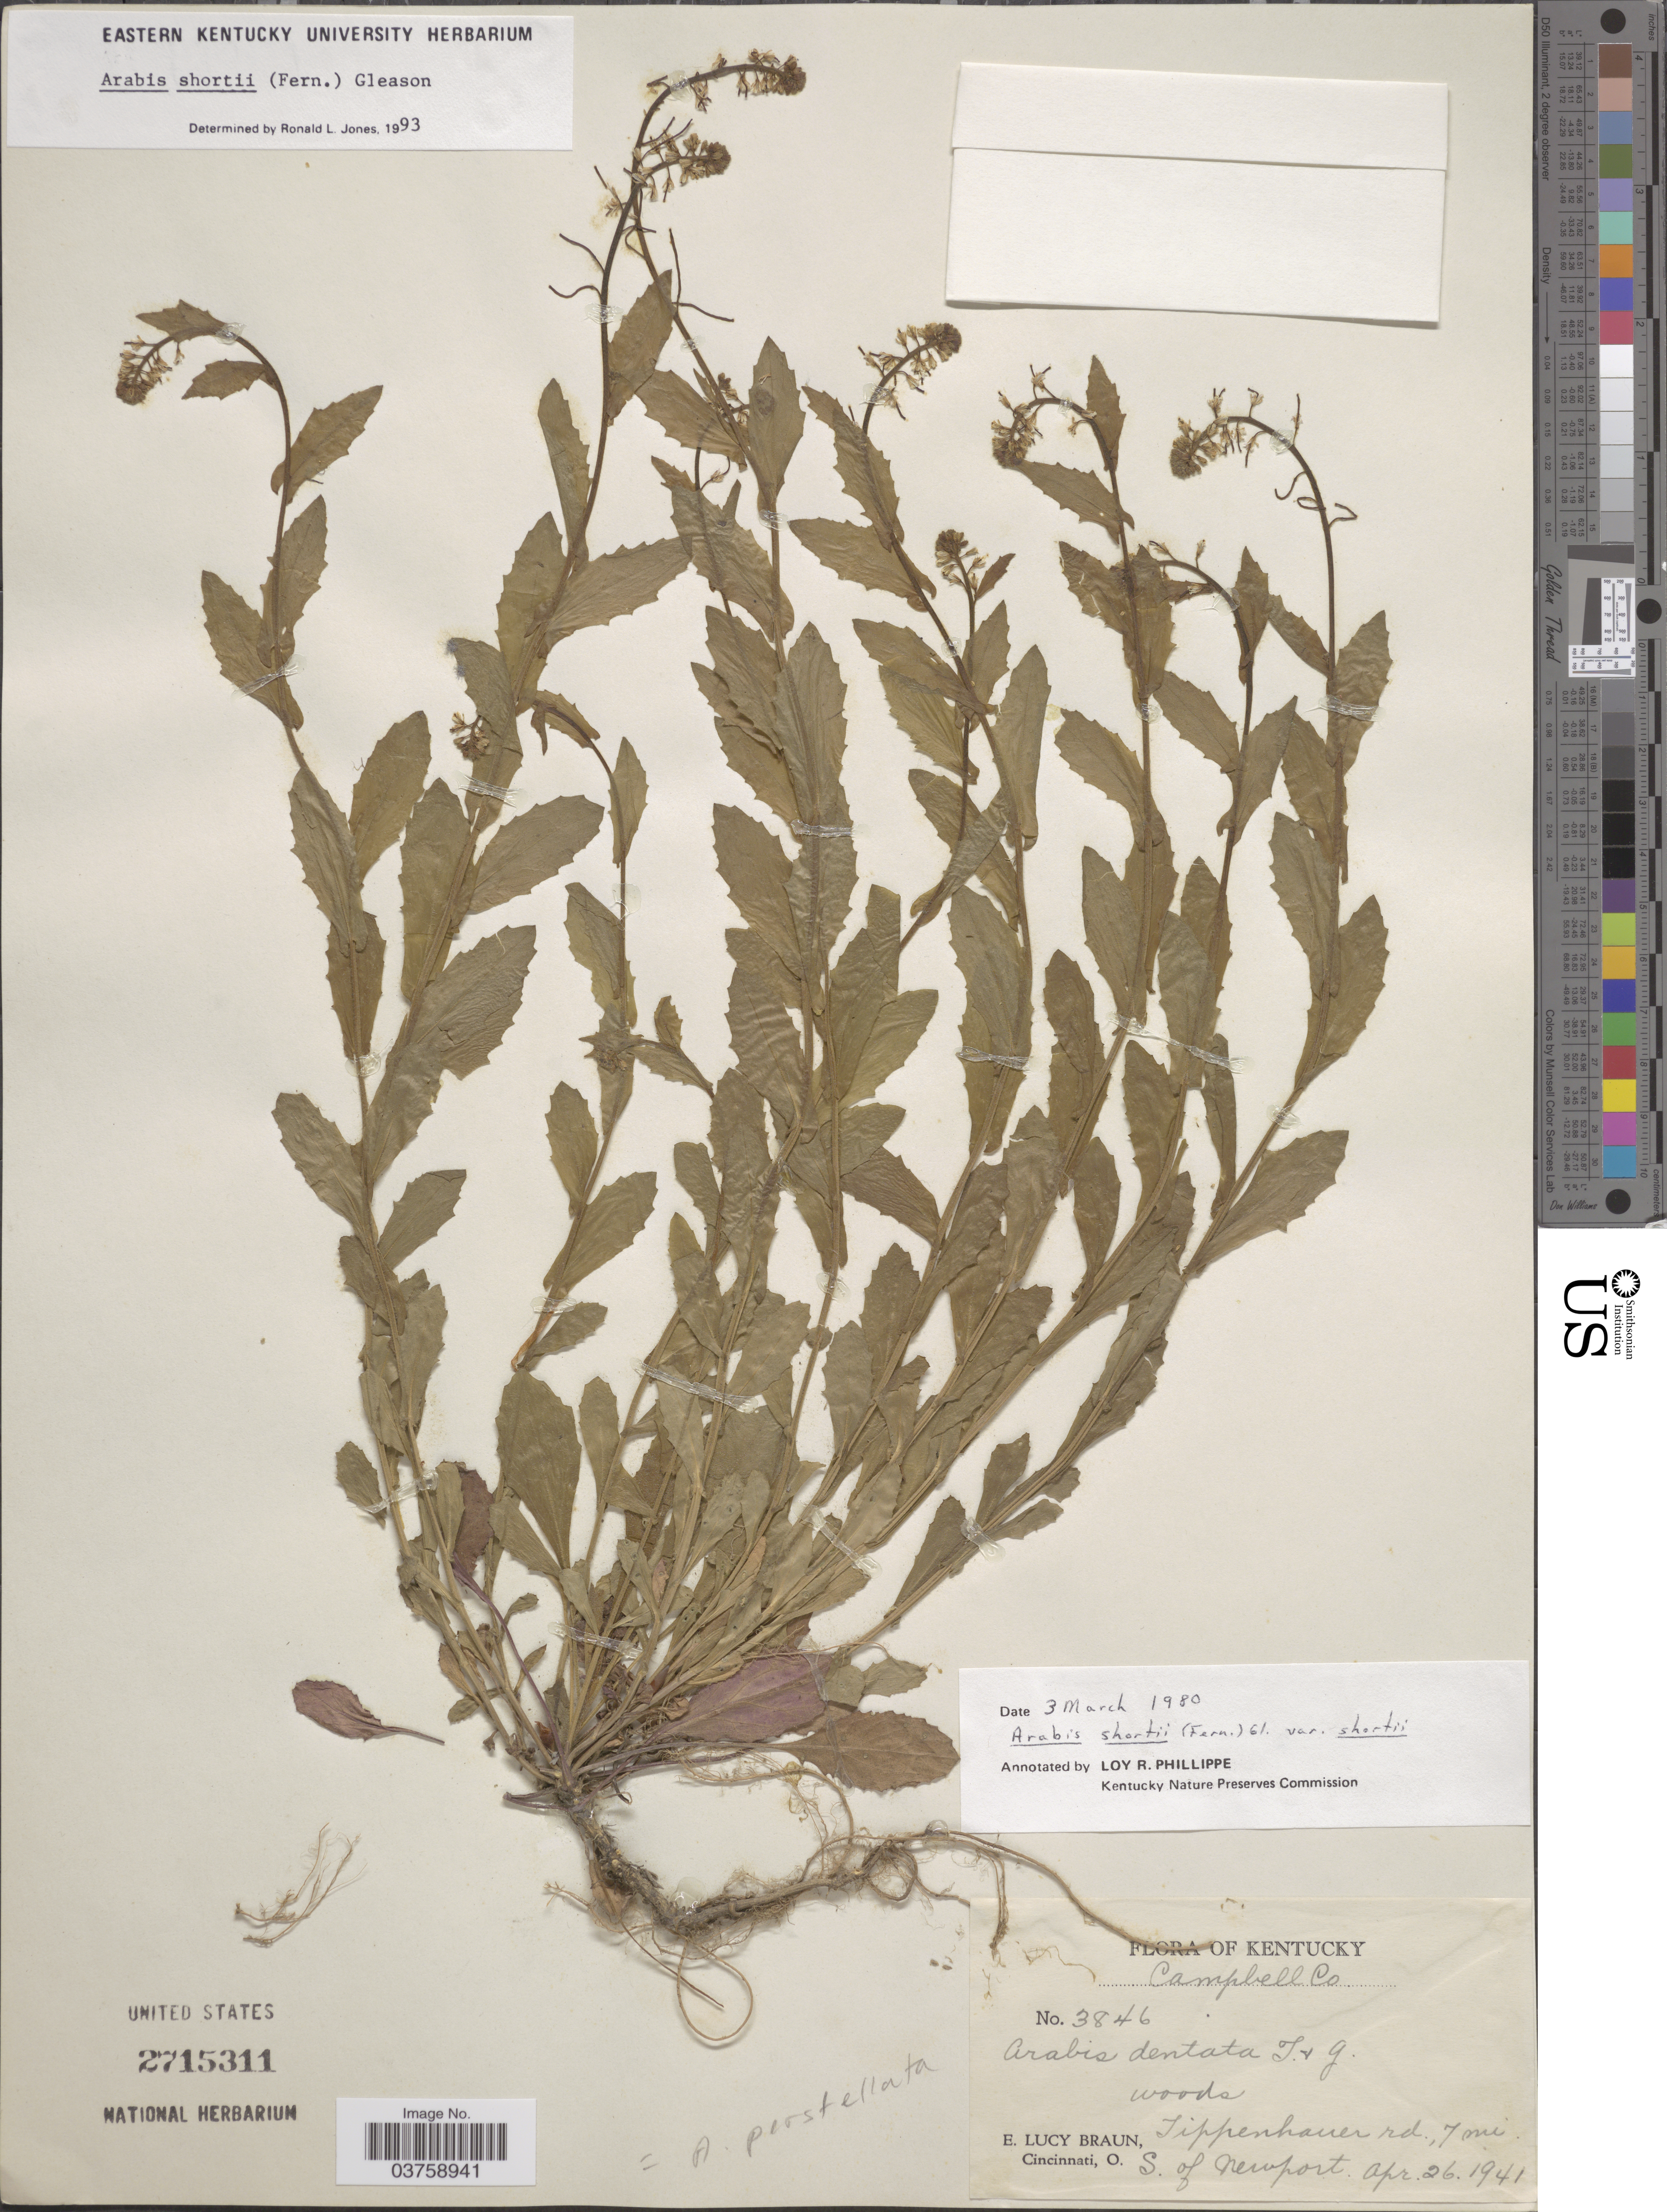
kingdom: Plantae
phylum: Tracheophyta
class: Magnoliopsida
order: Brassicales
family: Brassicaceae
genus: Arabis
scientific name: Arabis shortii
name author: (Fernald) Gleason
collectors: E. L. Braun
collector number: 3846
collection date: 1941-04-26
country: United States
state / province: Kentucky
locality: Campbell Co. Tippenhauer rd, 7 mi. S. of Newport.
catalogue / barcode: US 2715311